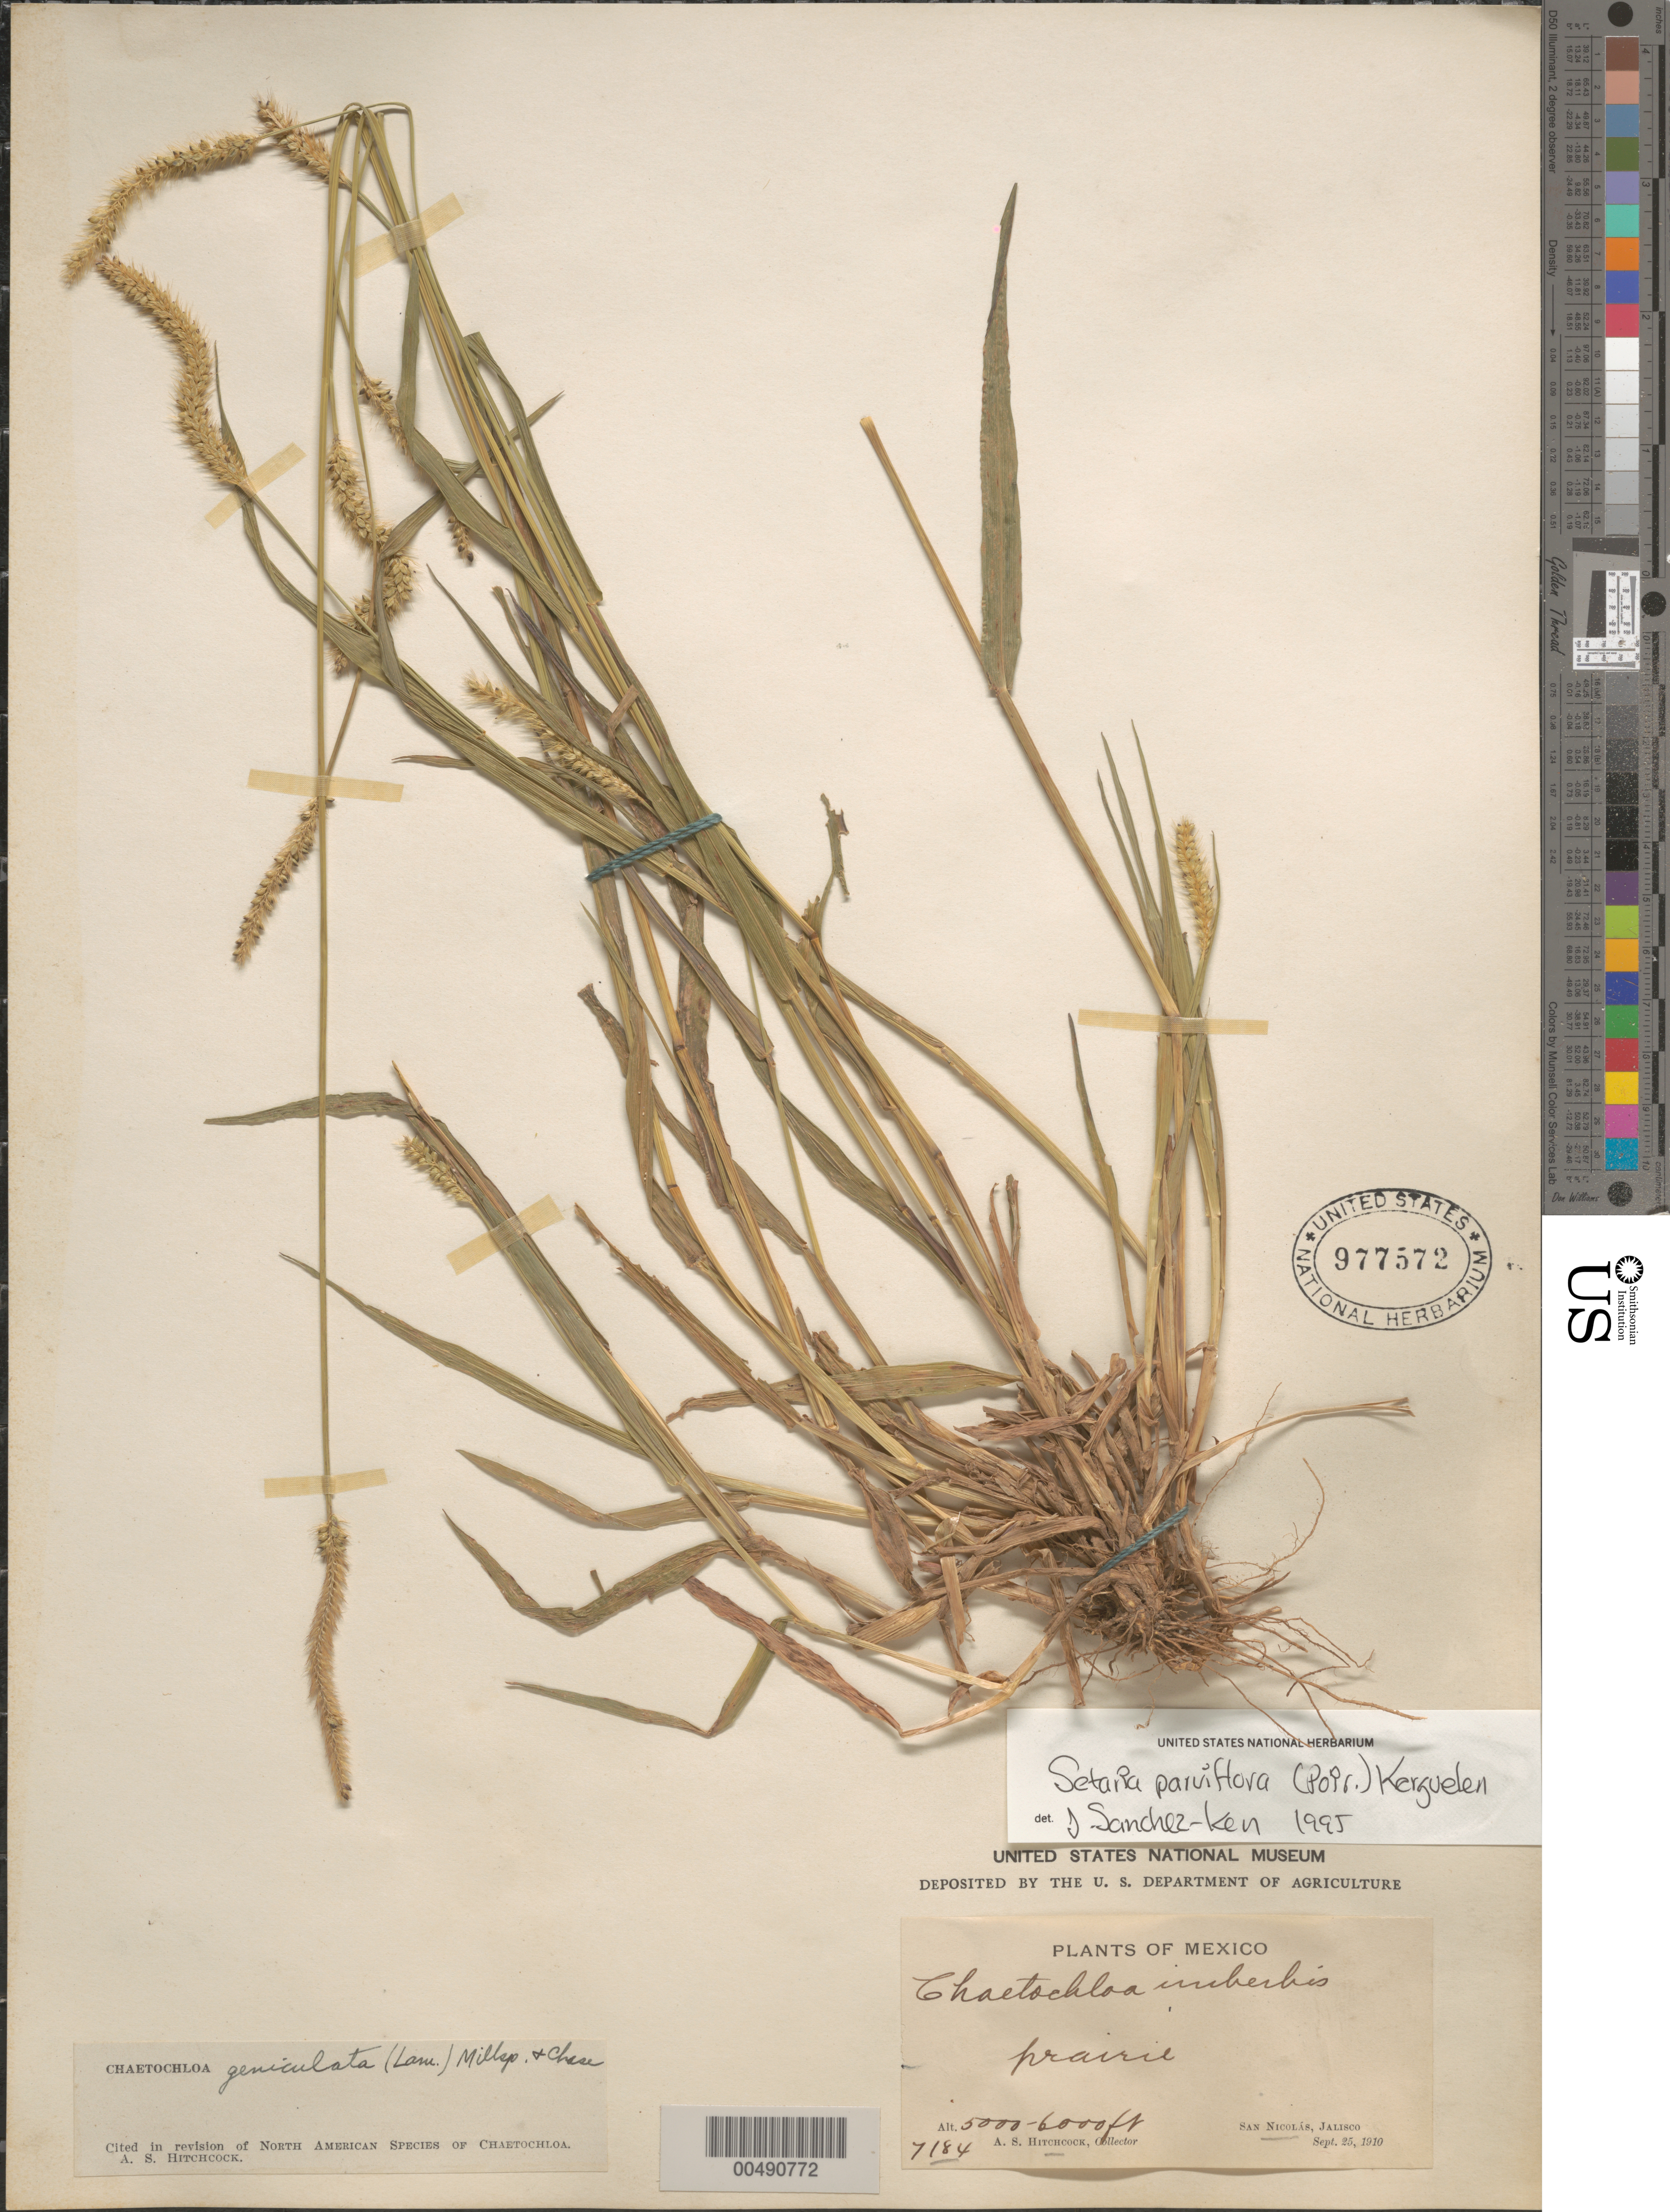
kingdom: Plantae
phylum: Tracheophyta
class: Liliopsida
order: Poales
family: Poaceae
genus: Setaria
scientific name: Setaria parviflora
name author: (Poir.) Kerguélen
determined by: Sánchez-Ken, J. G.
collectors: A. S. Hitchcock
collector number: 7184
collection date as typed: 25 Sep 1910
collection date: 1910-09-25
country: Mexico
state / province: Jalisco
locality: San Nicolás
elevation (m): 1524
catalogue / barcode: US 977572